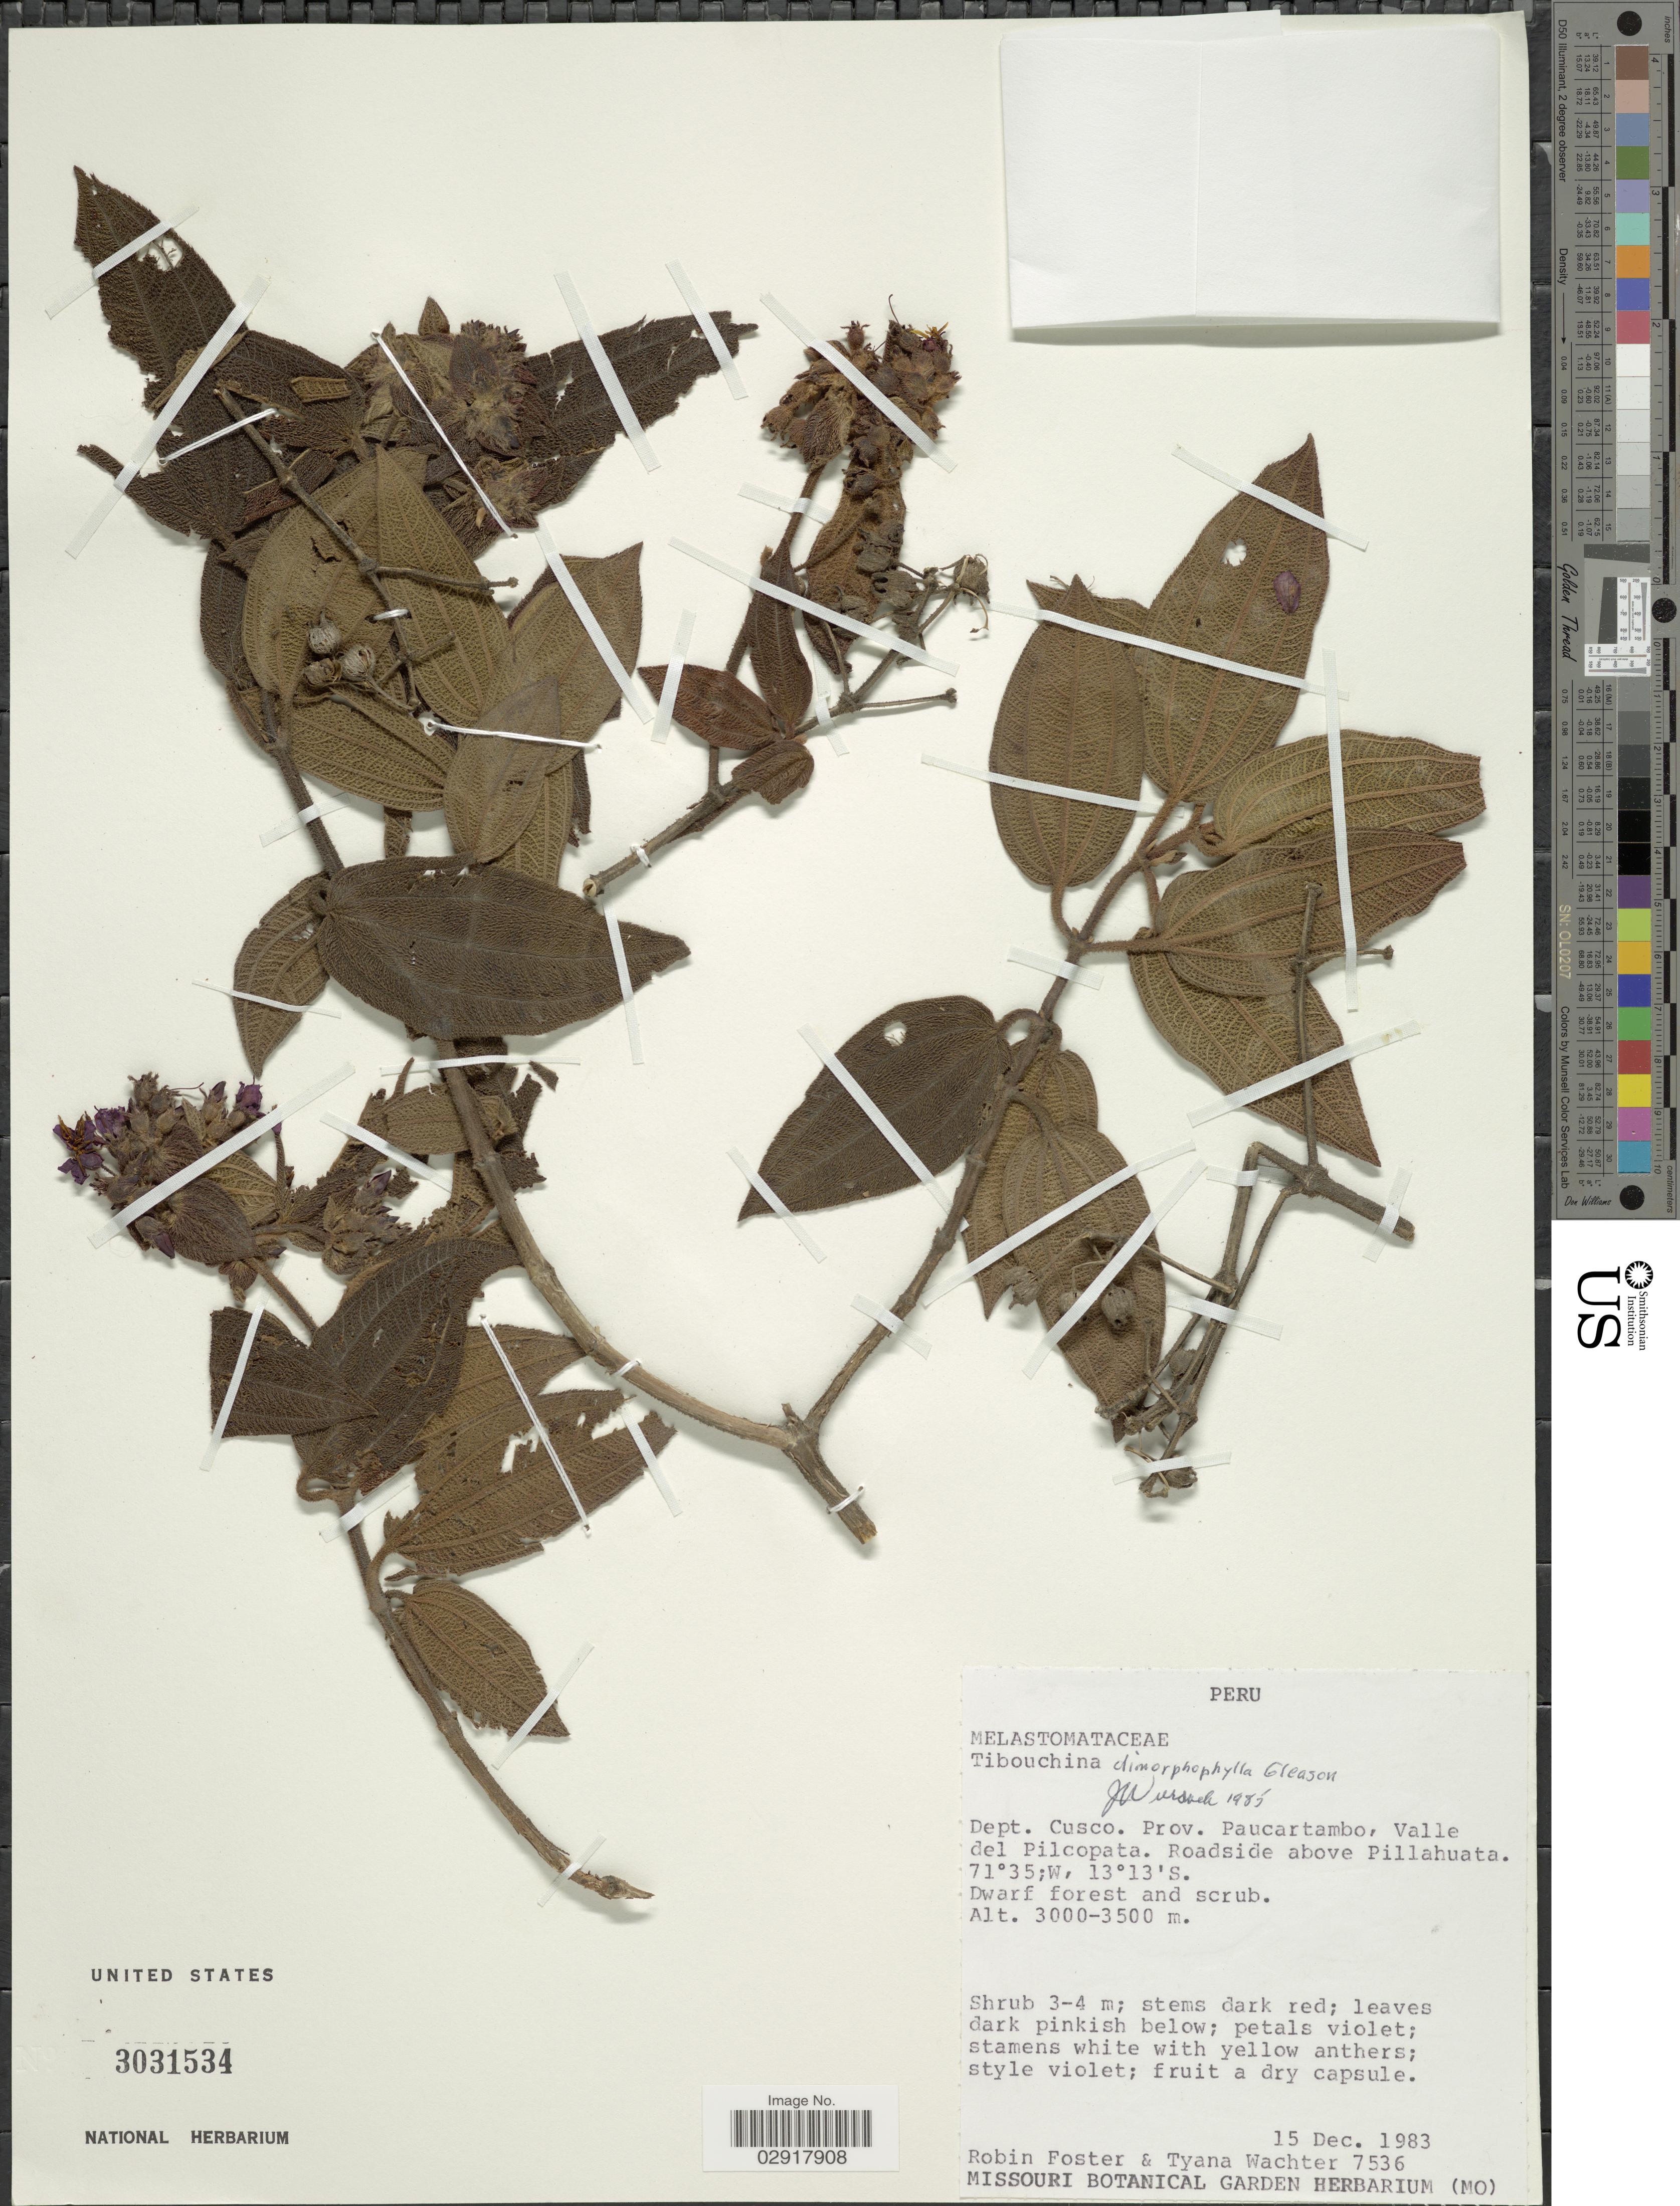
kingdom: Plantae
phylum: Tracheophyta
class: Magnoliopsida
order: Myrtales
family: Melastomataceae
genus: Chaetogastra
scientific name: Chaetogastra dimorphylla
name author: (Gleason) P.J.F. Guim. & Michelang.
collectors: R. B. Foster & T. Wachter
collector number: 7536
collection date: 1983-12-15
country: Peru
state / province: Cusco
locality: Dept. Cusco. Prov. Paucartambo, Valle del Pilcopata. Roadside above Pillahuata.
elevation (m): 3000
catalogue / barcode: US 3031534